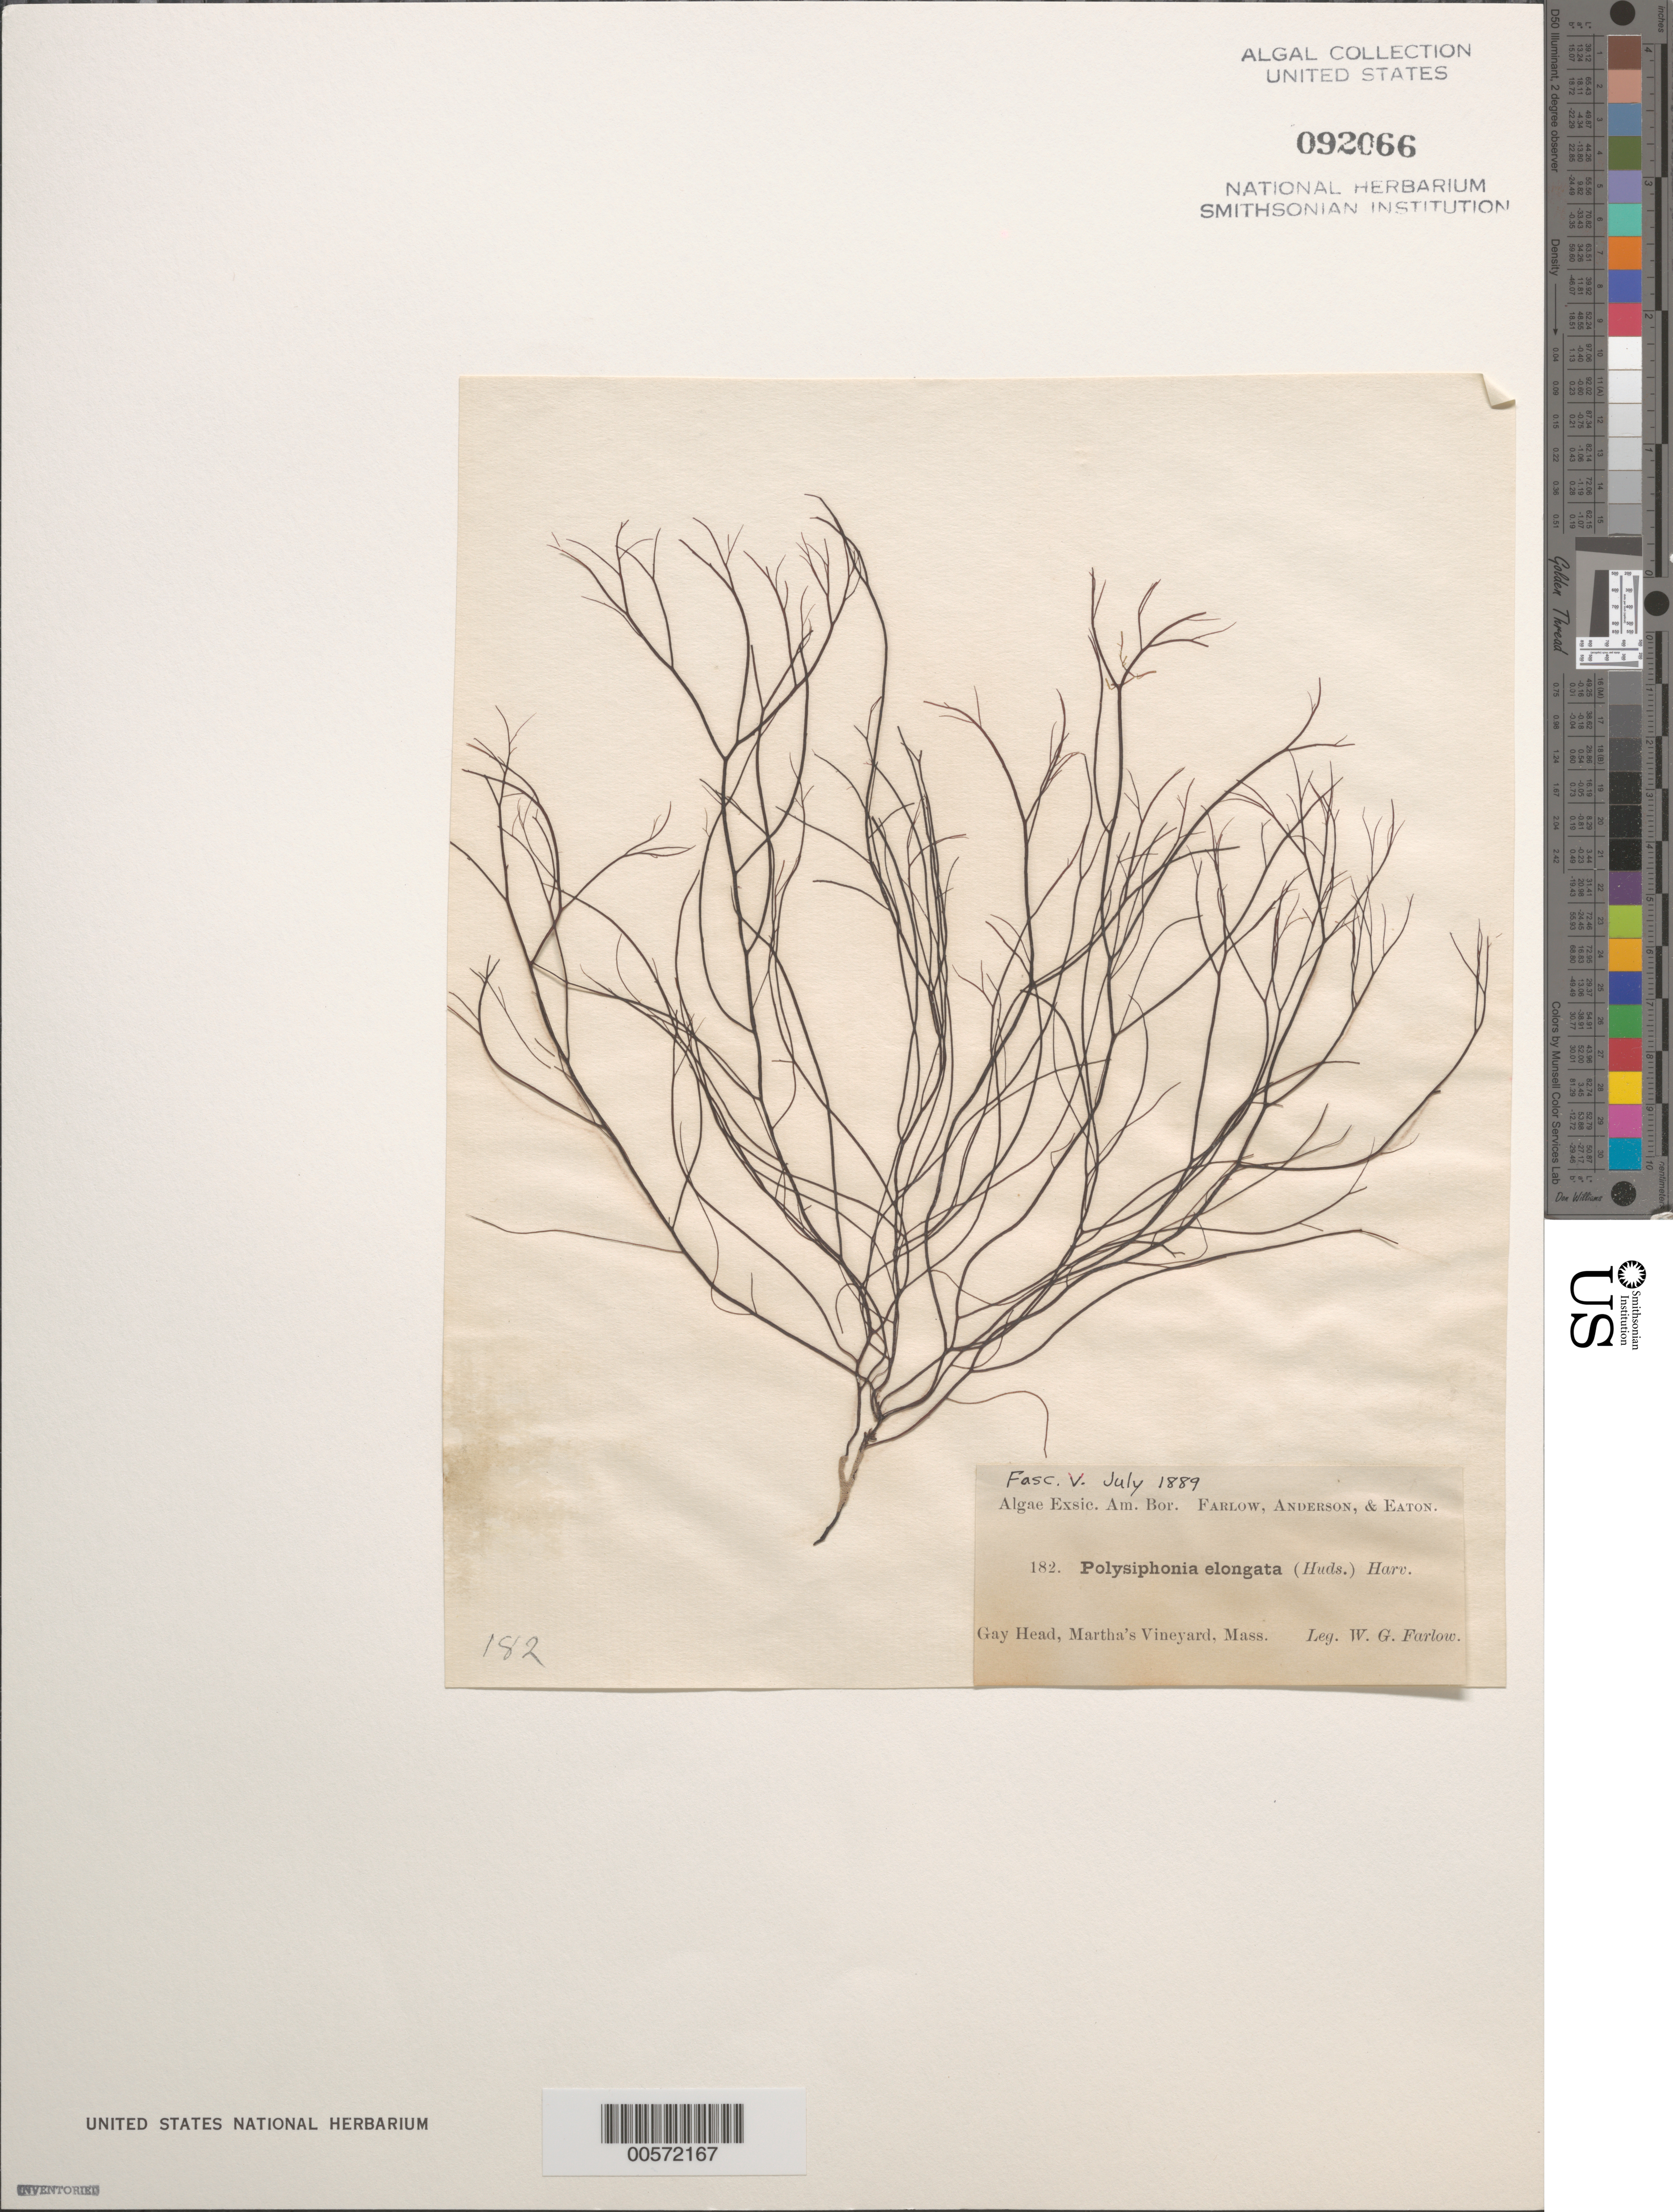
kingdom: Plantae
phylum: Rhodophyta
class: Florideophyceae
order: Ceramiales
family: Rhodomelaceae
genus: Carradoriella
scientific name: Carradoriella elongata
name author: (Hudson) Savoie & G.W. Saunders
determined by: Algae name updating Project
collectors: W. G. Farlow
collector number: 182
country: United States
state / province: Massachusetts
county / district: Dukes County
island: Martha's Vineyard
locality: Gay Head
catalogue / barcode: US 92066